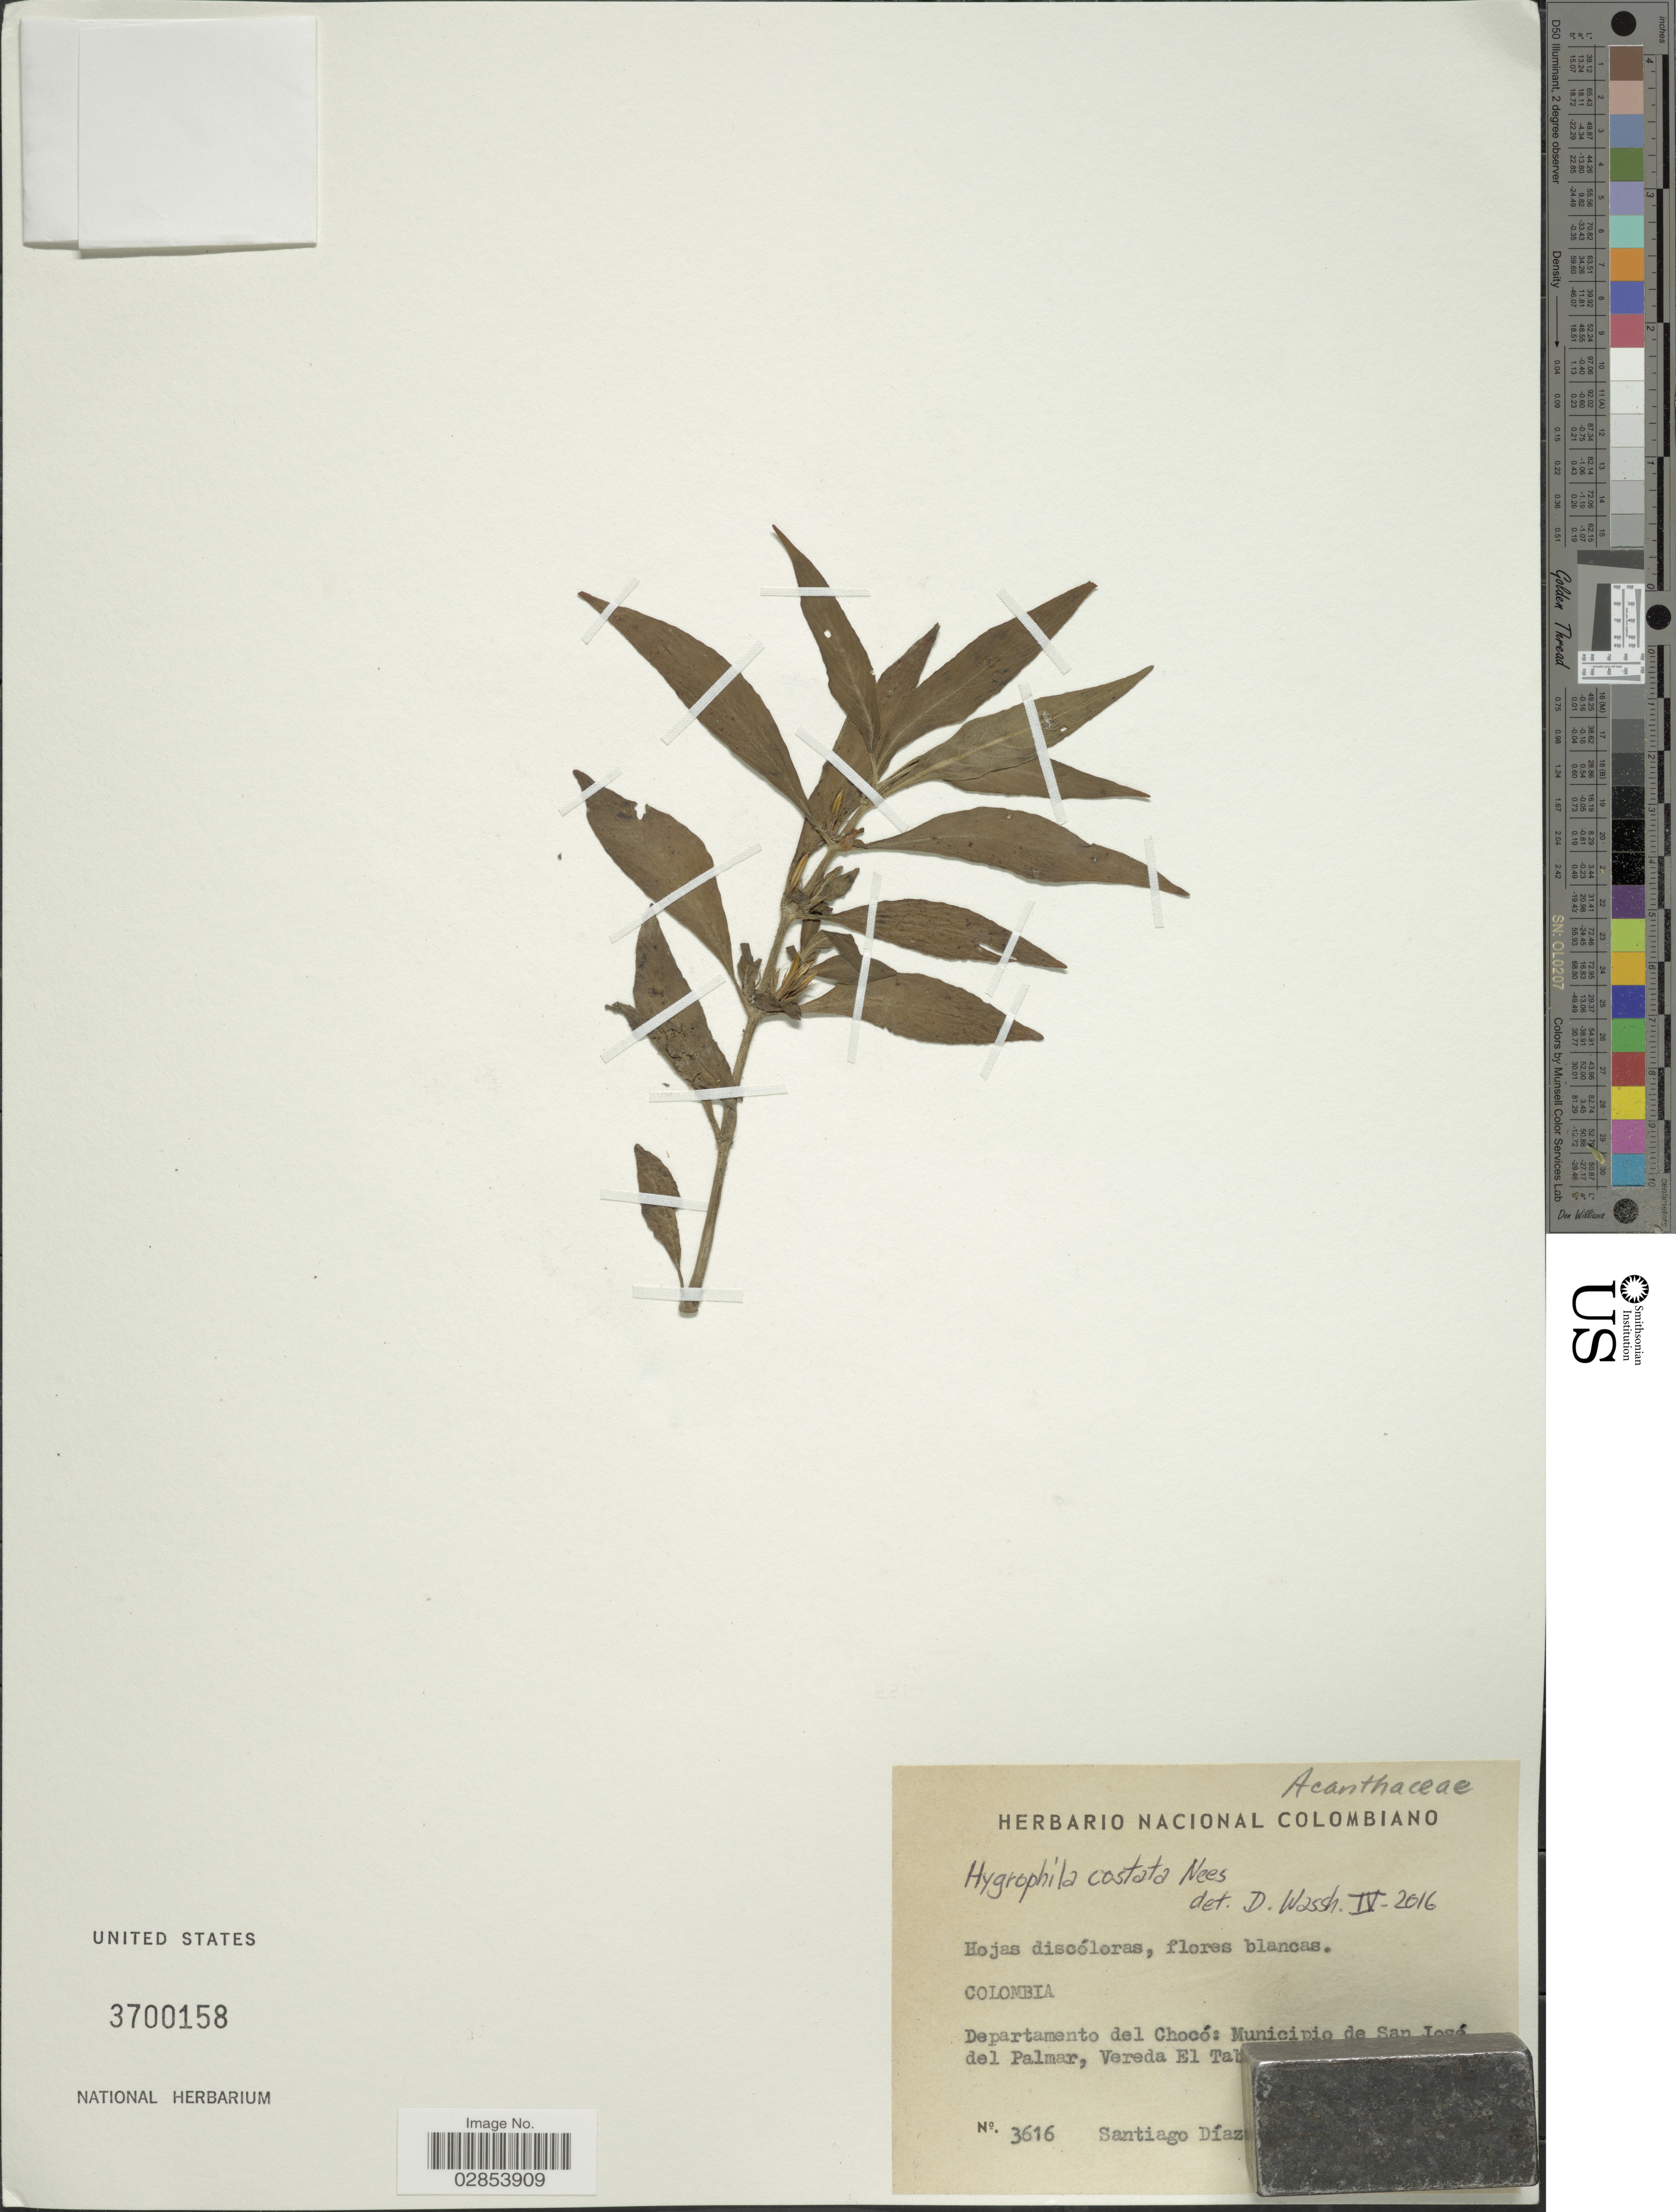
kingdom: Plantae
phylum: Tracheophyta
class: Magnoliopsida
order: Lamiales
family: Acanthaceae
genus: Hygrophila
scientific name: Hygrophila costata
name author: Nees & T. Nees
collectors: S. Diaz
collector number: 3616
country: Colombia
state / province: Chocó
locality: Departamento del Chocó: Municipio de San José del Palmar, Vereda El Tablazo.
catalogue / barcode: US 3700158